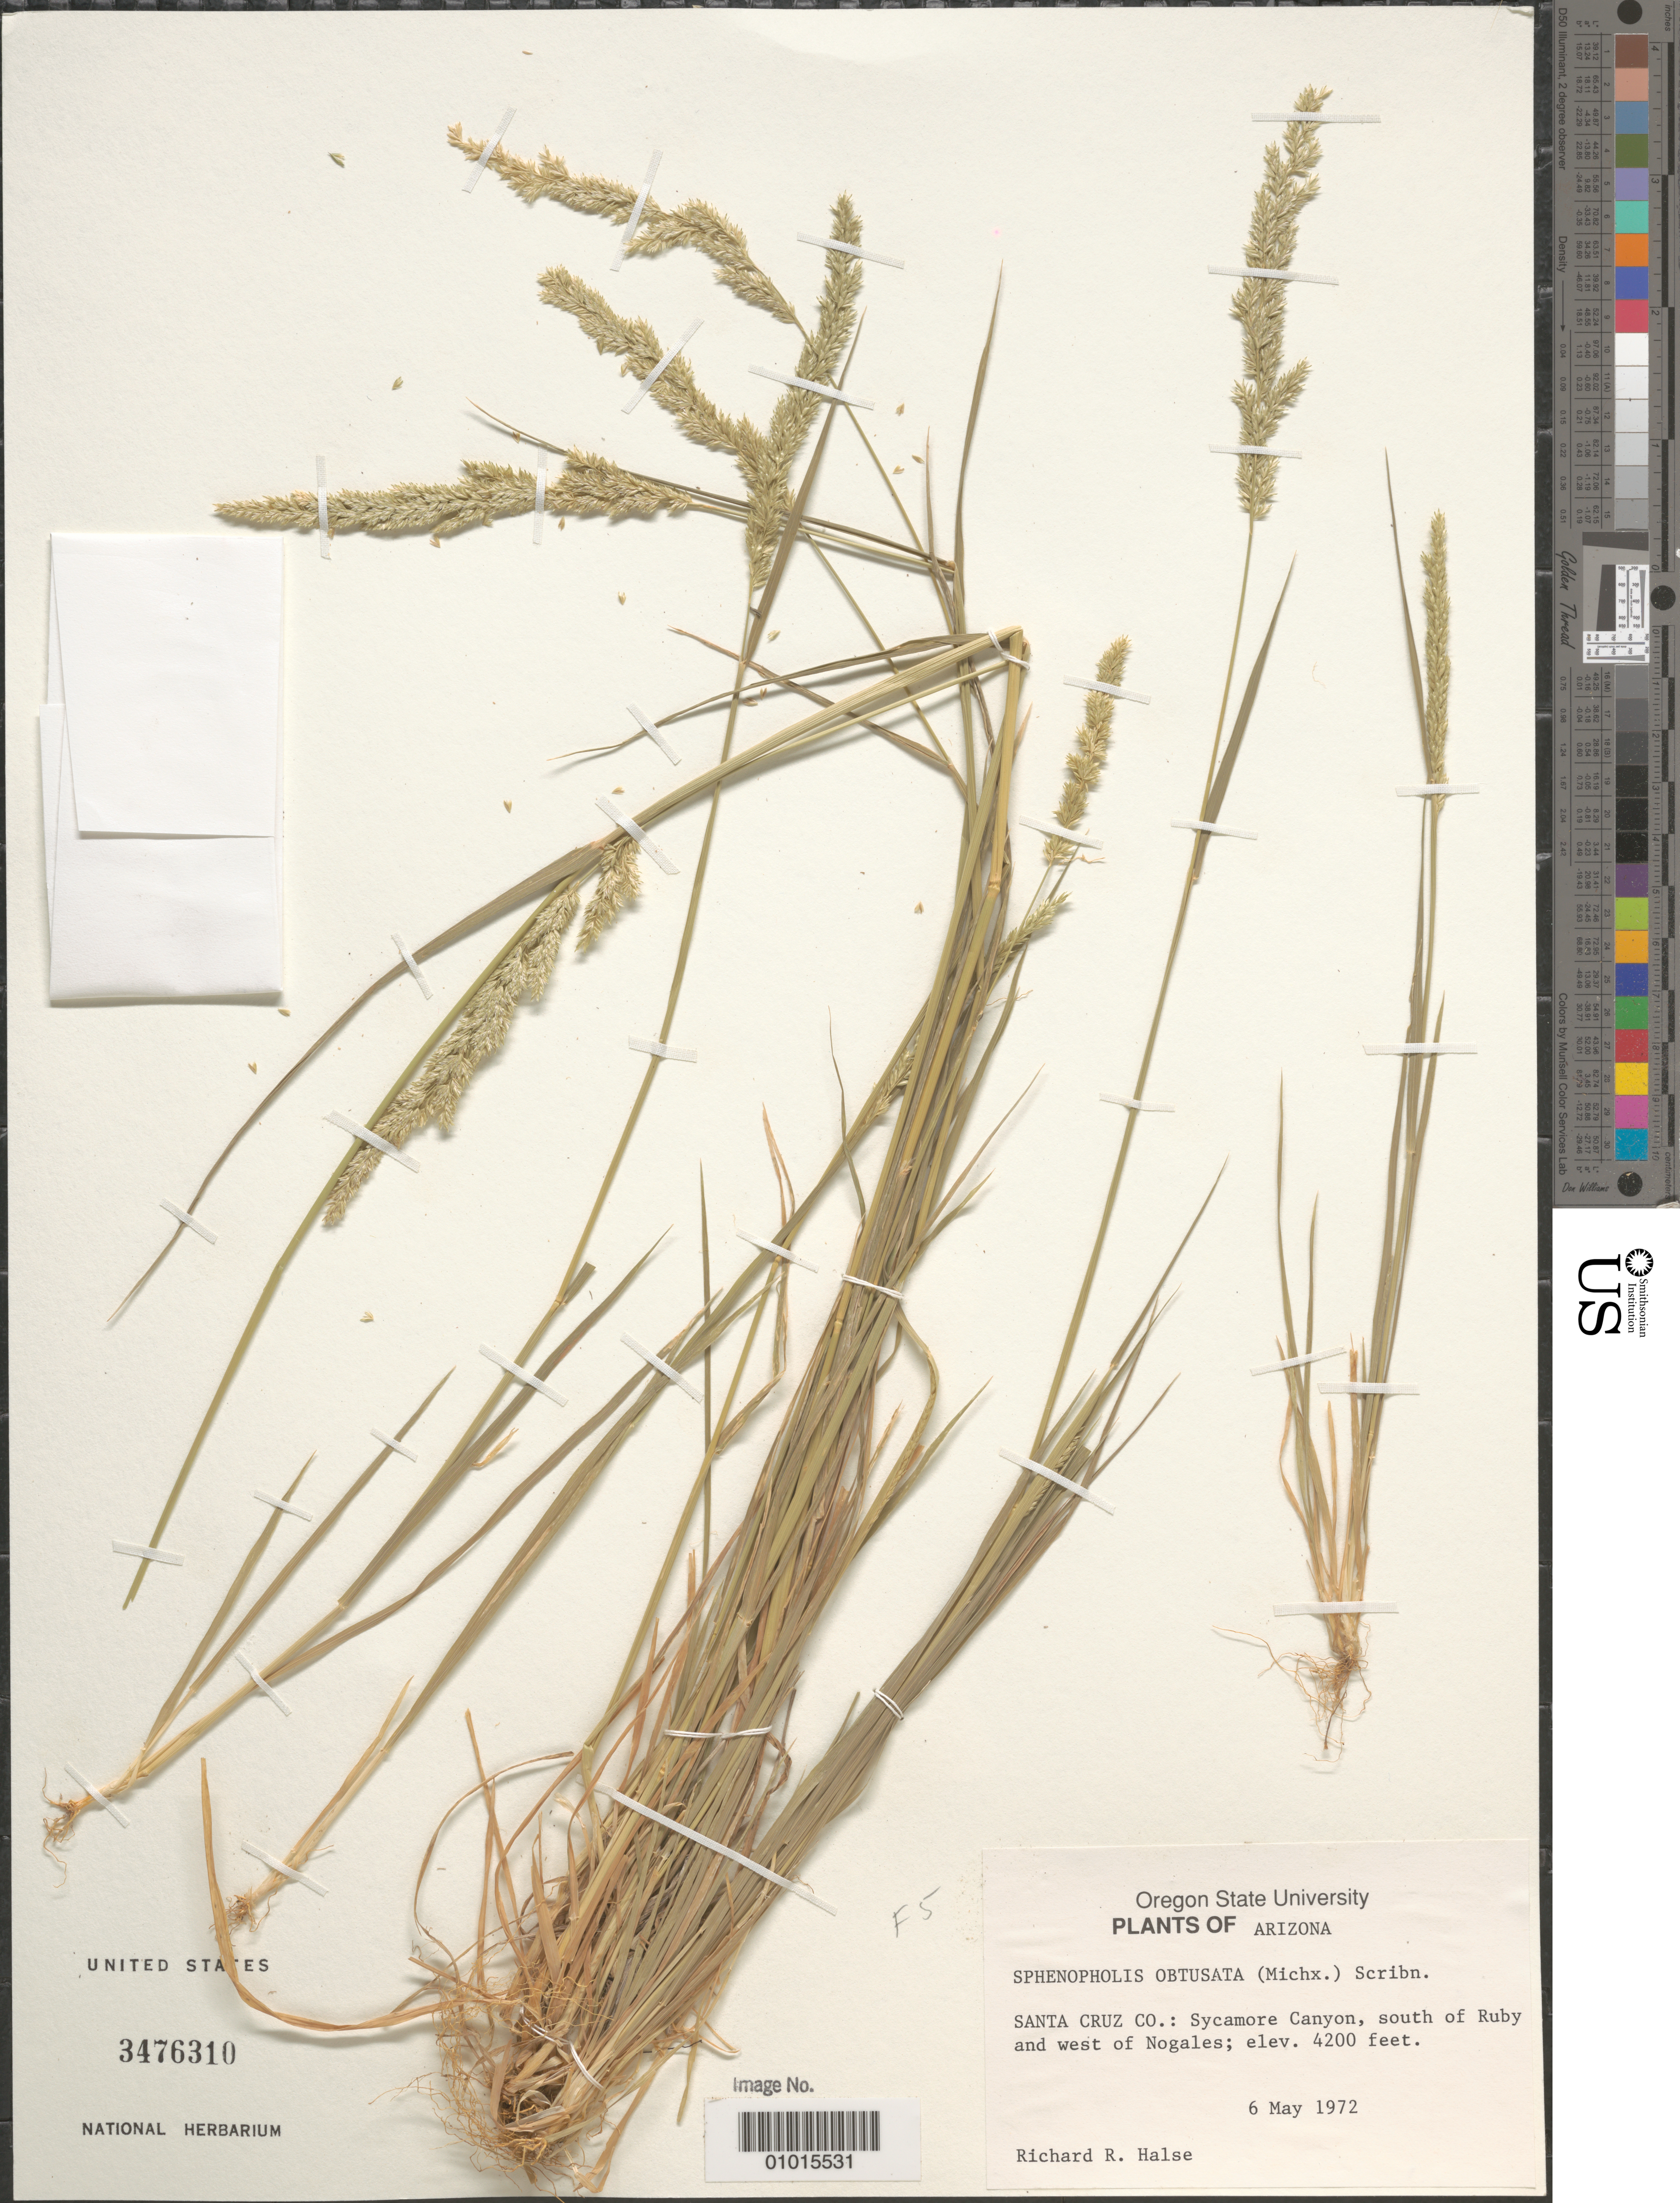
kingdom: Plantae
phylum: Tracheophyta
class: Liliopsida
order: Poales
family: Poaceae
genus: Sphenopholis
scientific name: Sphenopholis obtusata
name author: (Michx.) Scribn.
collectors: R. Halse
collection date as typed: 06 May 1972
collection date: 1972-05-06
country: United States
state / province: Arizona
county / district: Santa Cruz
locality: Sycamore Canyon, S of Ruby and W of Nogales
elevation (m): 1281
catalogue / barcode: US 3476310